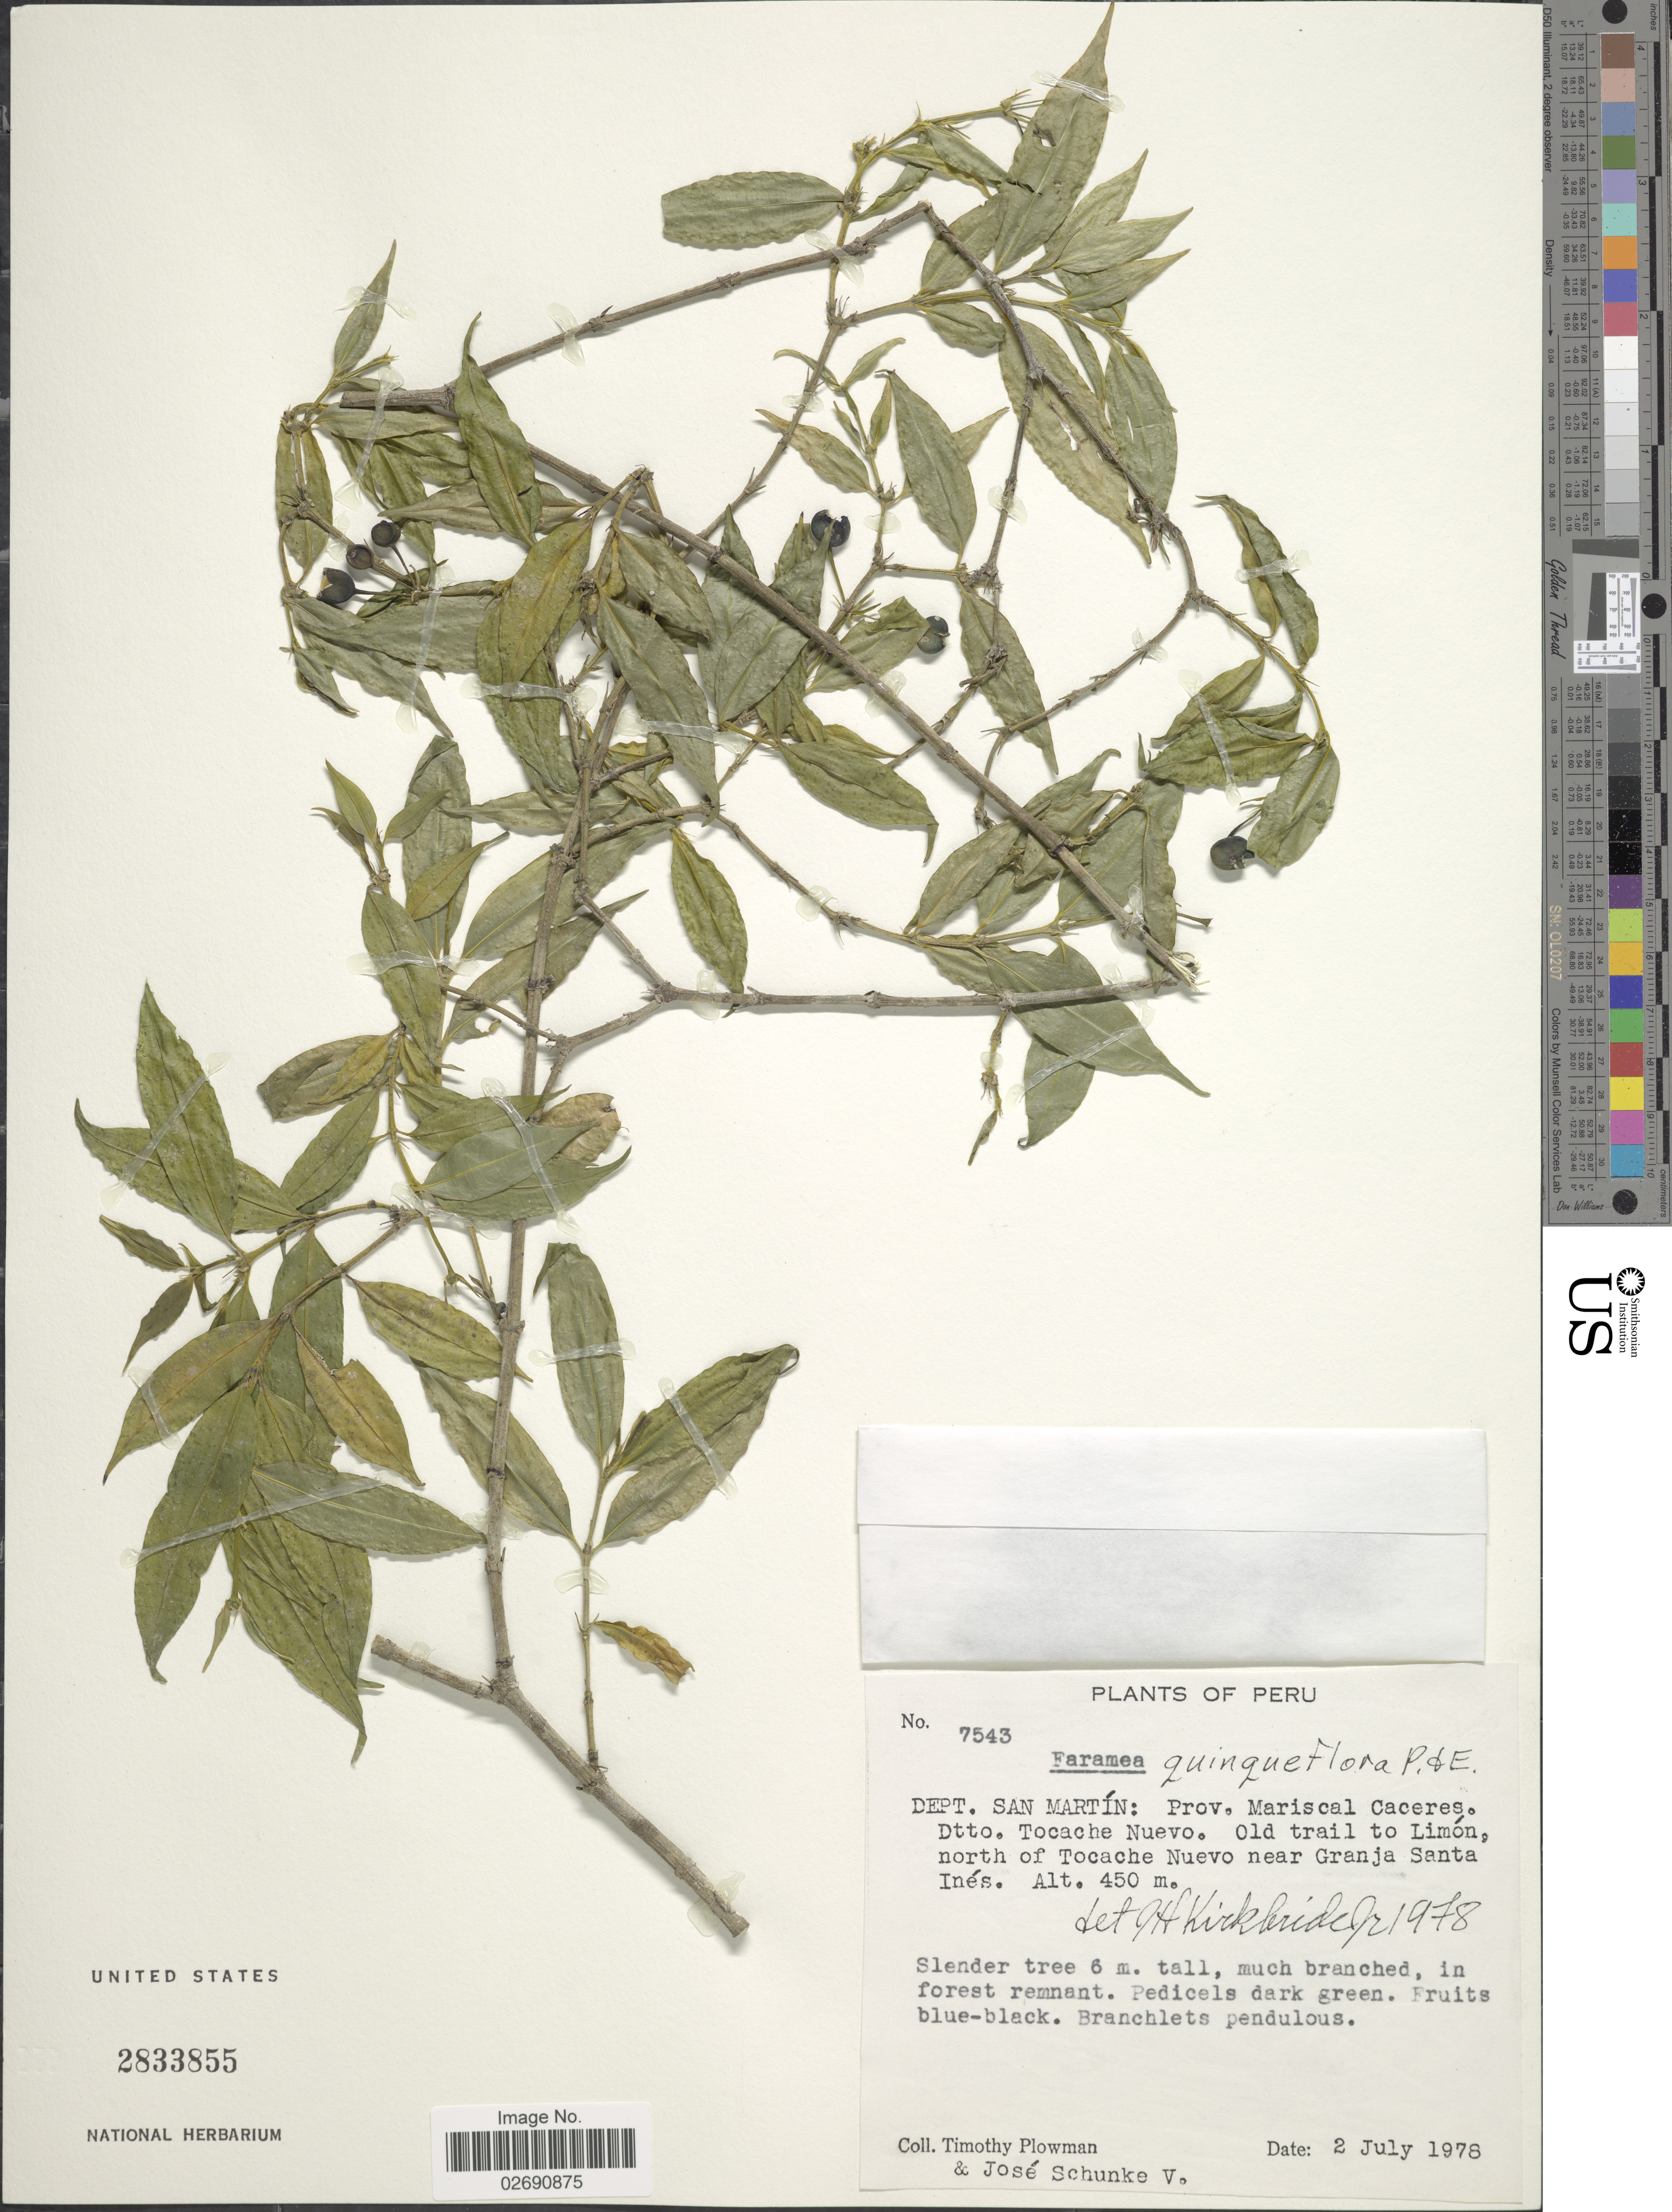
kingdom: Plantae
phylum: Tracheophyta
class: Magnoliopsida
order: Gentianales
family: Rubiaceae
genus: Faramea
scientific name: Faramea quinqueflora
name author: Poepp. & Endl.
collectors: T. Plowman & J. Schunke Vigo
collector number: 7543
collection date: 1978-07-02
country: Peru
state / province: San Martín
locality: Prov. Mariscal Caceres. Dtto. Tocache Nuevo. Old trail to Limon,. north of Tocache Nuevo near Granja Santa Ines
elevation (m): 450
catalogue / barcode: US 2833855